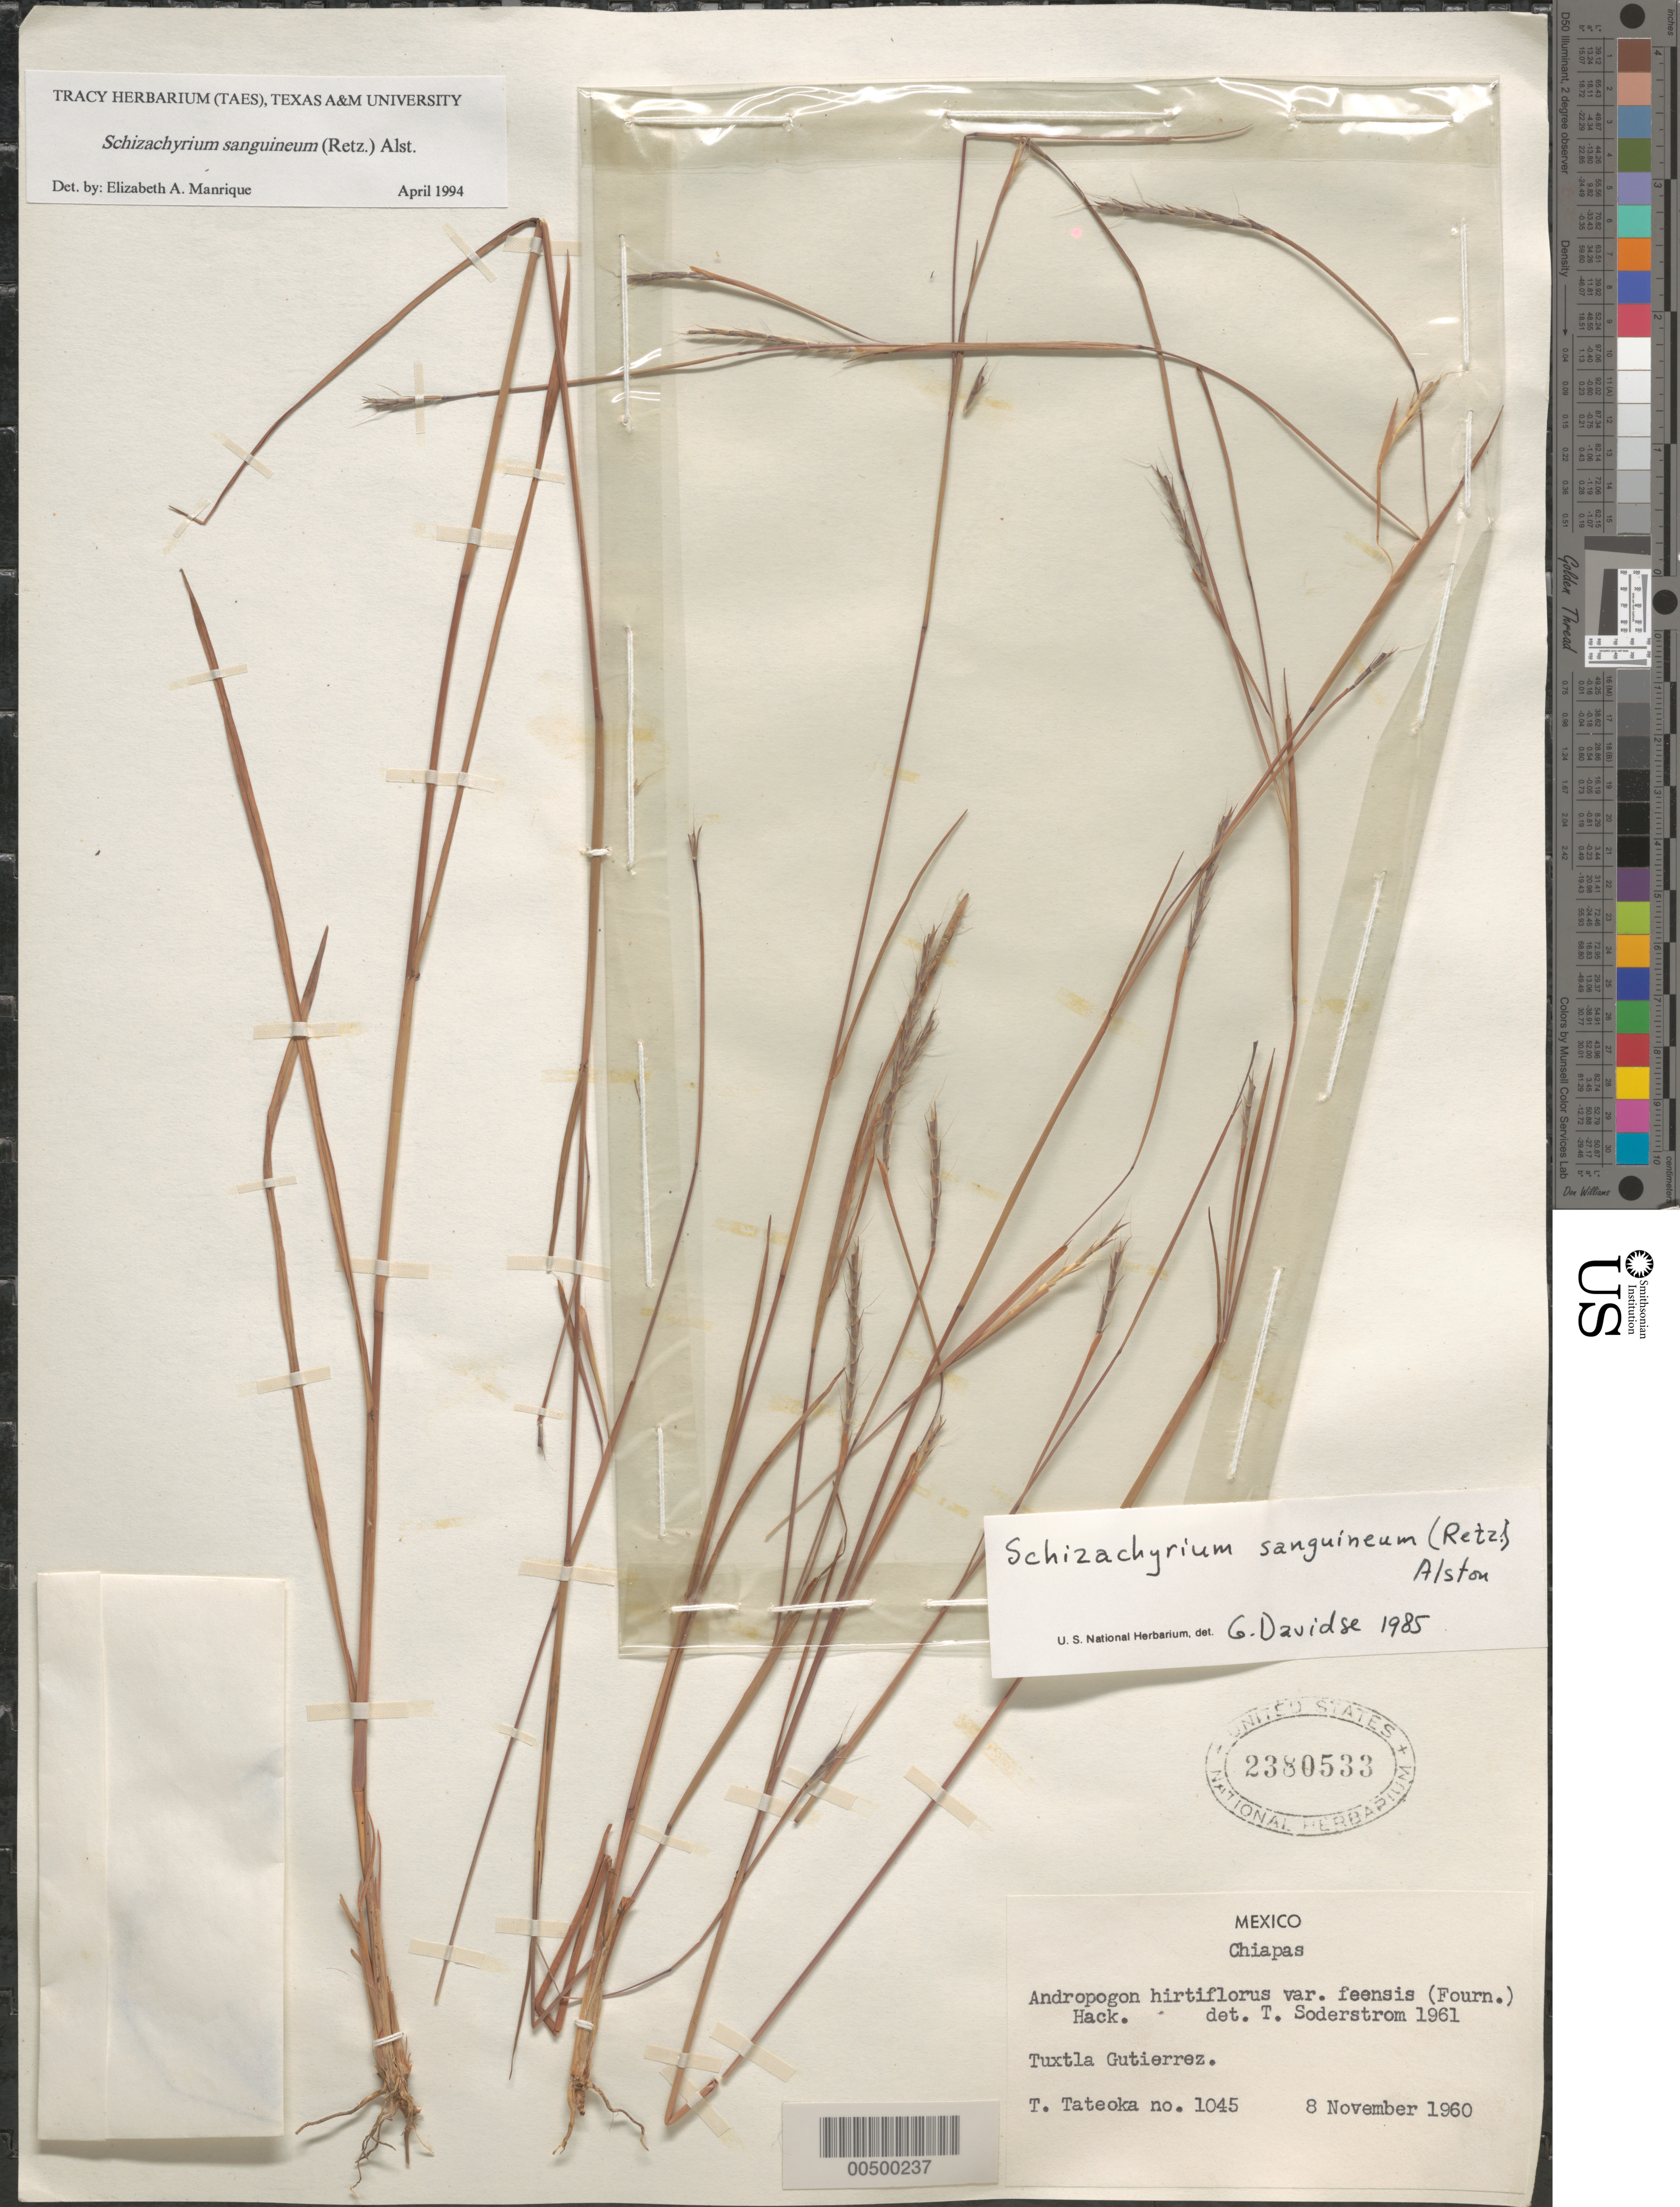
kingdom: Plantae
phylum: Tracheophyta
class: Liliopsida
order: Poales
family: Poaceae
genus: Schizachyrium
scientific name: Schizachyrium sanguineum var. sanguineum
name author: (Retz.) Alston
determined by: Manrique, E. A.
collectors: T. Tateoka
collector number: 1045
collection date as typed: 8 Nov 1960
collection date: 1960-11-08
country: Mexico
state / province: Chiapas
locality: Tuxtla Gutierrez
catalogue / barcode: US 2380533